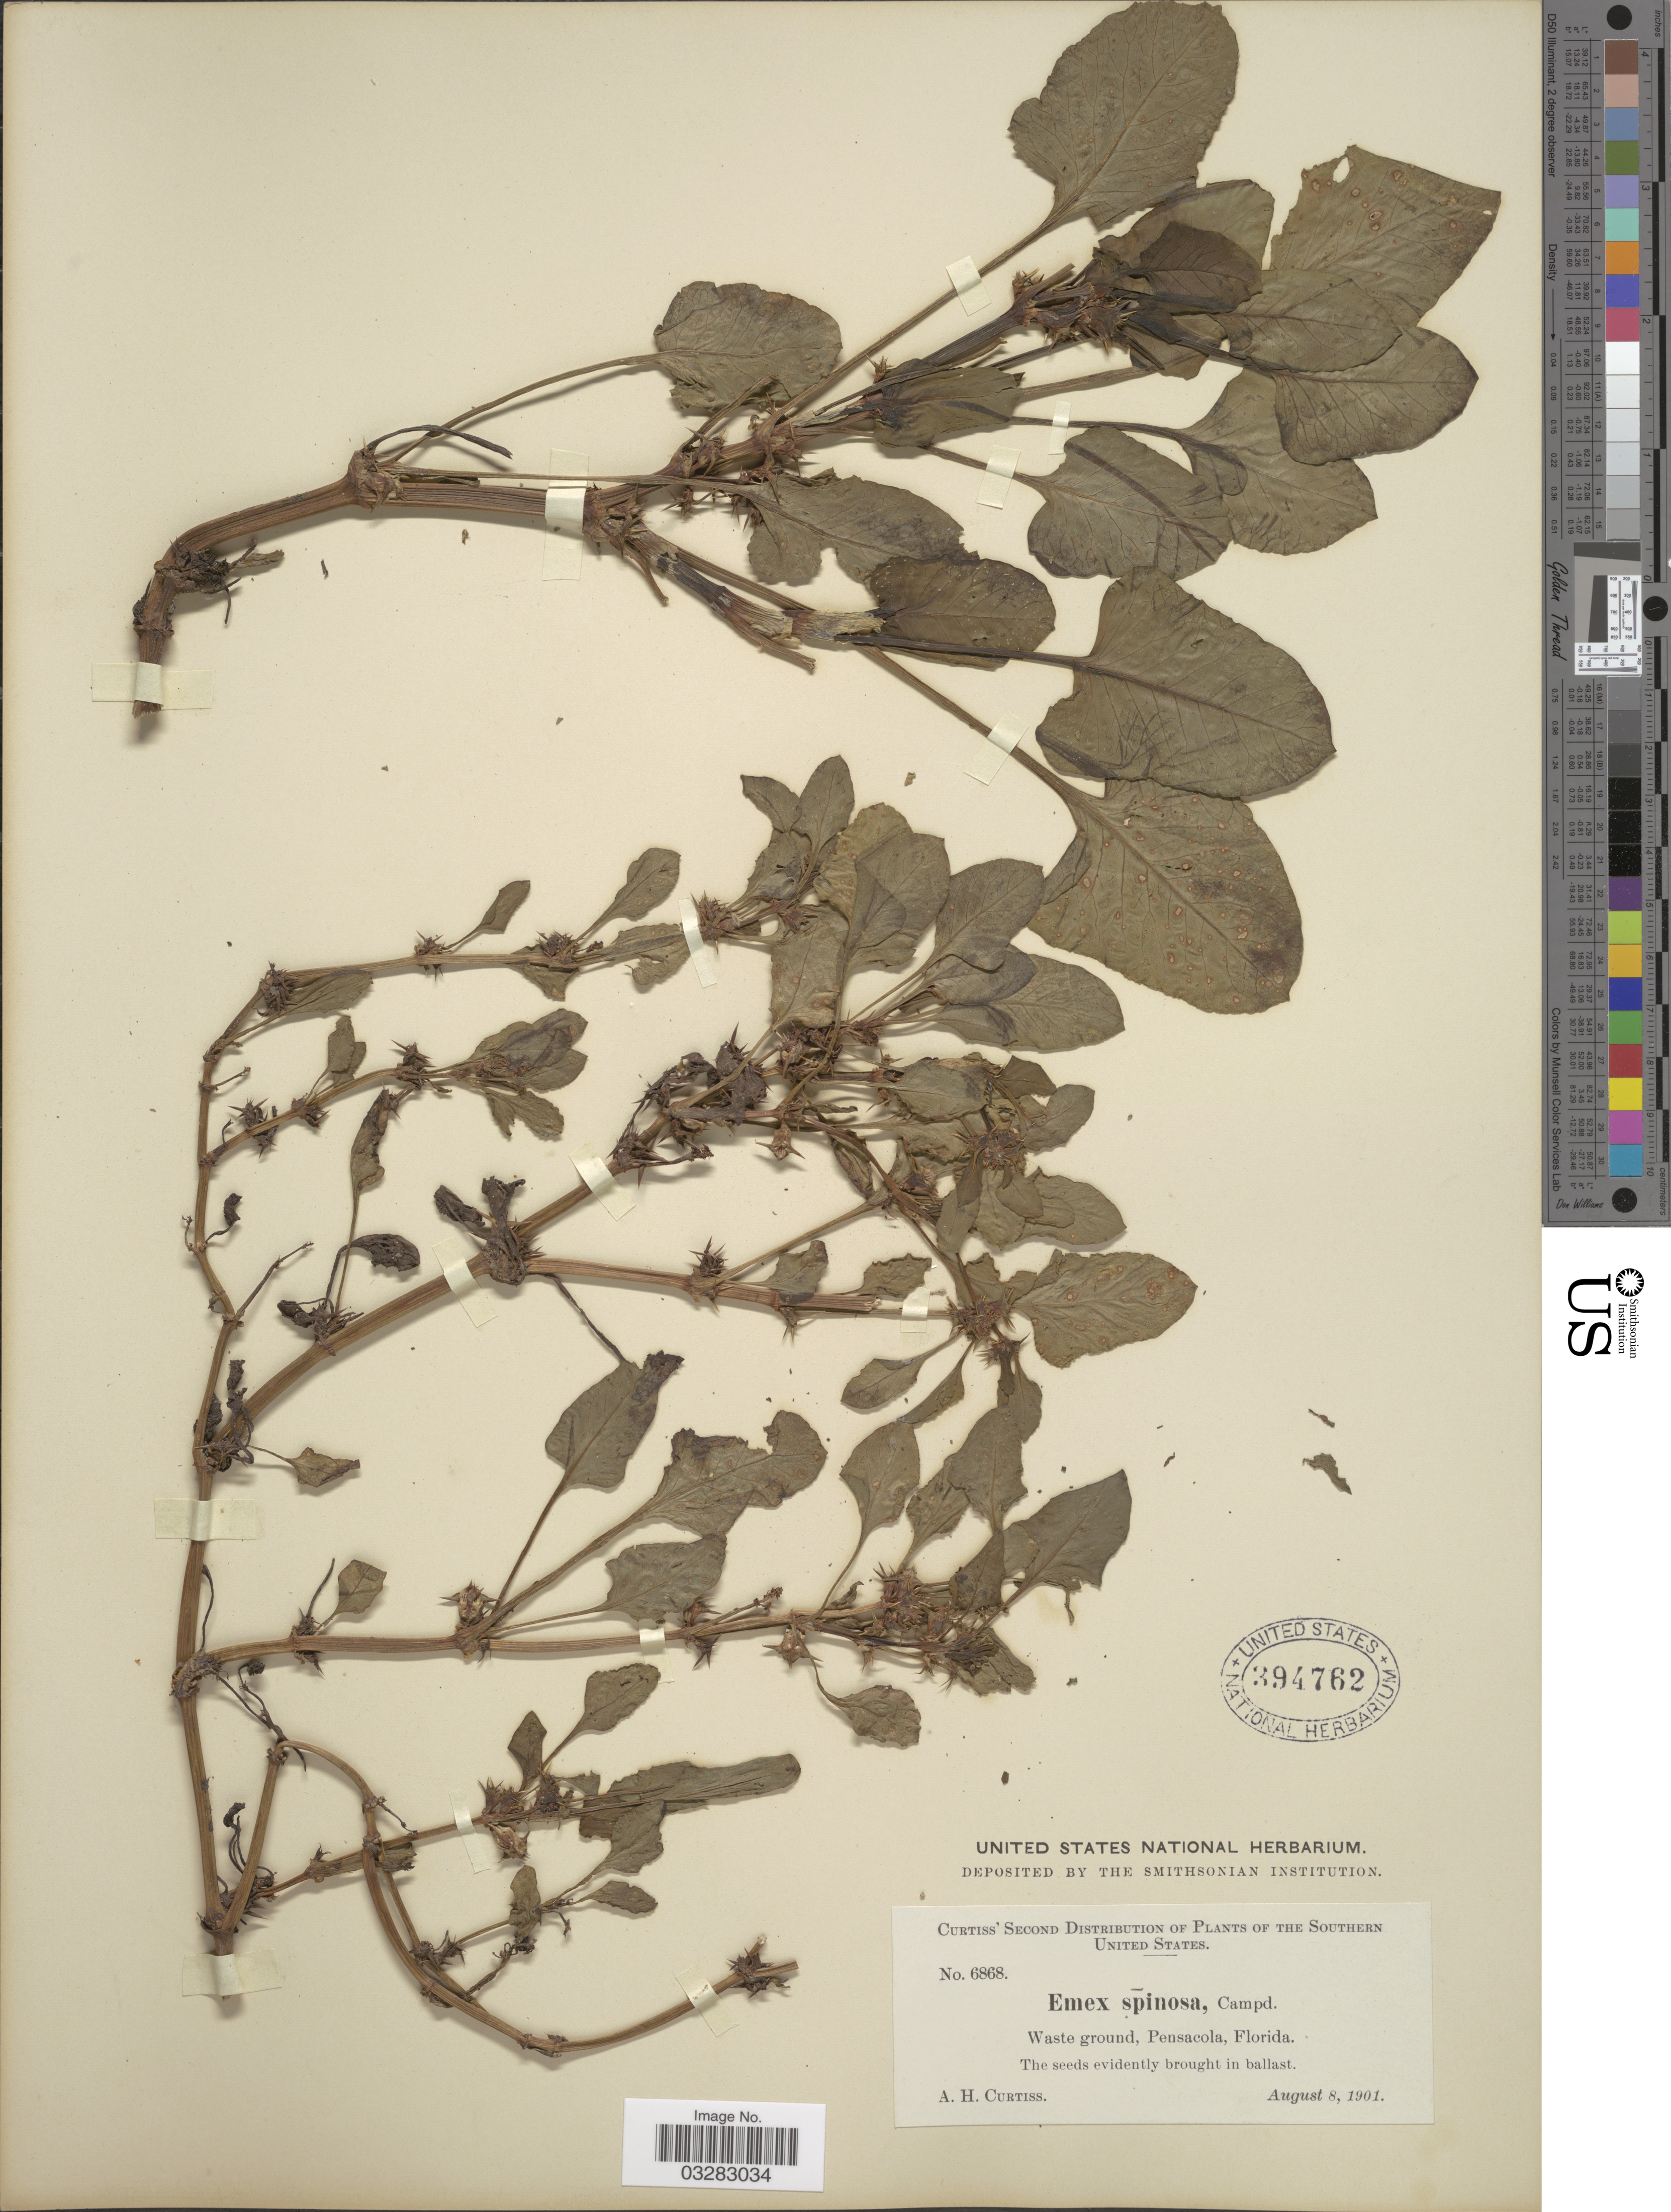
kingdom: Plantae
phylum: Tracheophyta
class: Magnoliopsida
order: Caryophyllales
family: Polygonaceae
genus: Rumex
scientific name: Rumex hypogaeus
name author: T.M. Schust. & Reveal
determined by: Strong, Mark T., (BOT), Smithsonian Institution - National Museum of Natural History (UNITED STATES)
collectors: A. H. Curtiss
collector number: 6868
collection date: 1901-08-08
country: United States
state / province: Florida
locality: Southern United States. Waste ground, Pensacola.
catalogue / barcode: US 394762